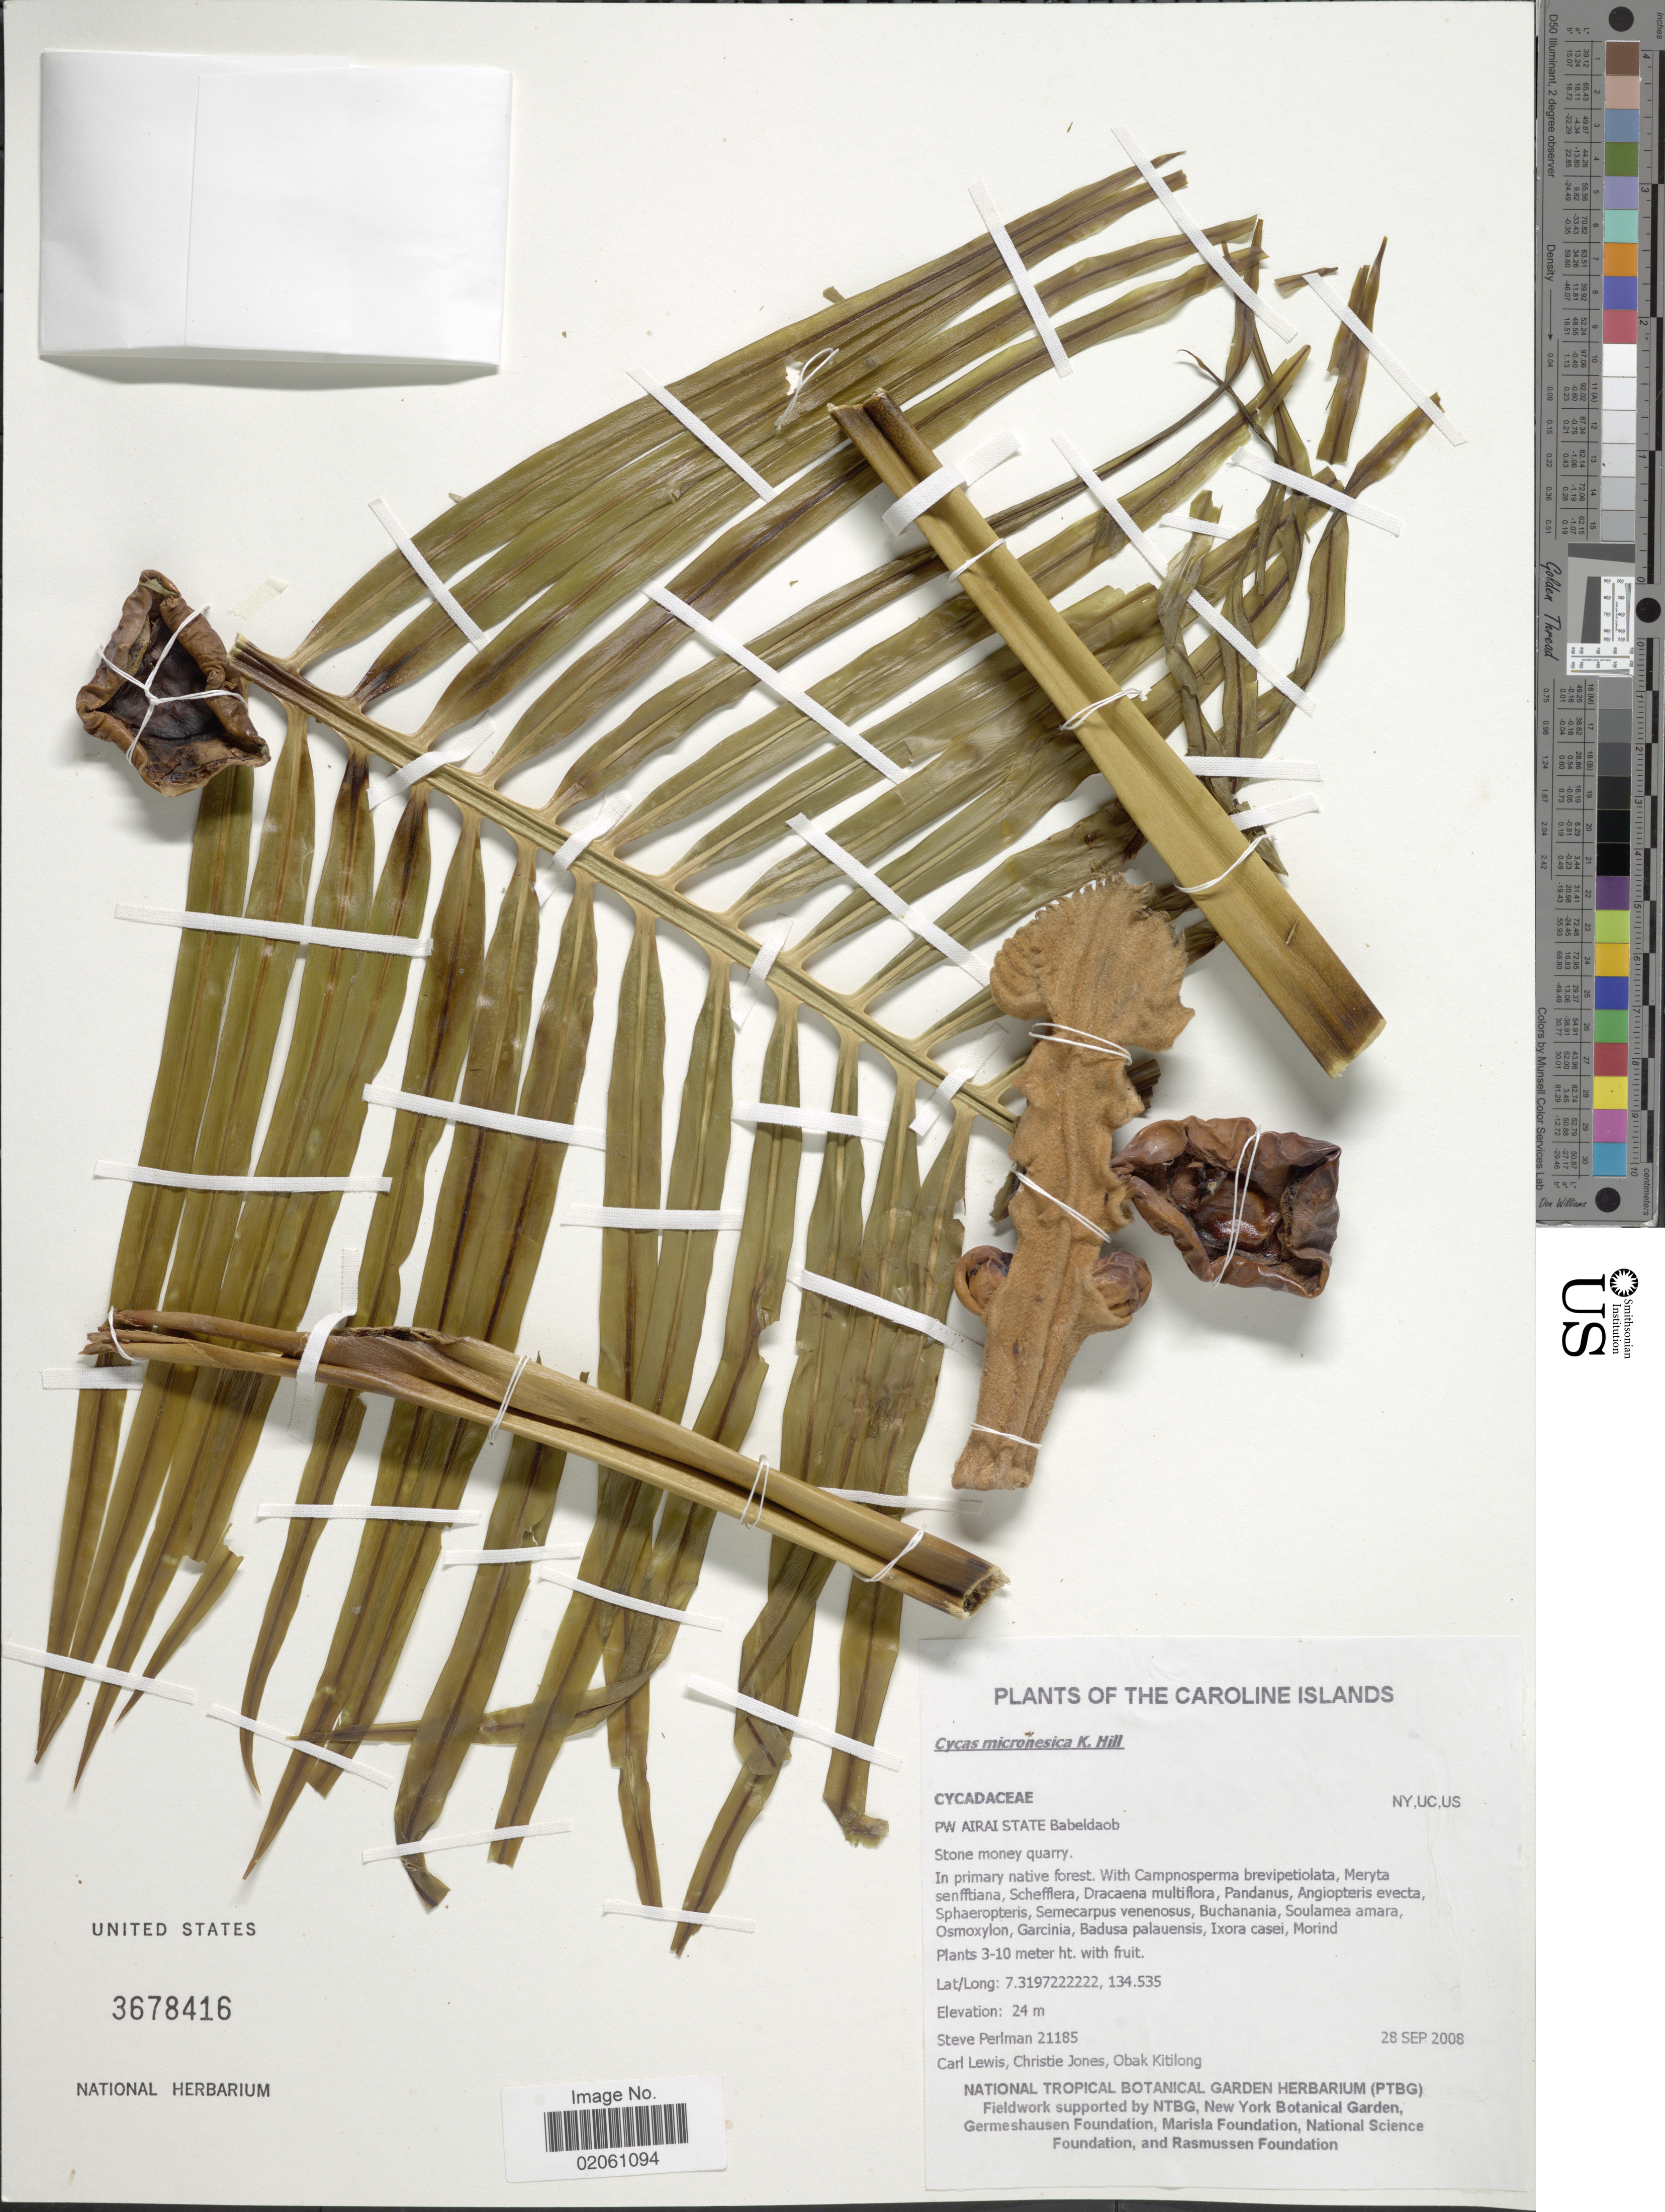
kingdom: Plantae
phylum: Tracheophyta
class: Cycadopsida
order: Cycadales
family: Cycadaceae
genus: Cycas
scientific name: Cycas micronesica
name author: K.D. Hill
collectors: S. Perlman, C. Lewis, Carleen Jones & O. Kitilong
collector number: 21185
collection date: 2008-09-28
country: Palau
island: Babeldaob [Babelthuap]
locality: PW Airai State. Babeldaob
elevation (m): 24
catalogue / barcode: US 3678416